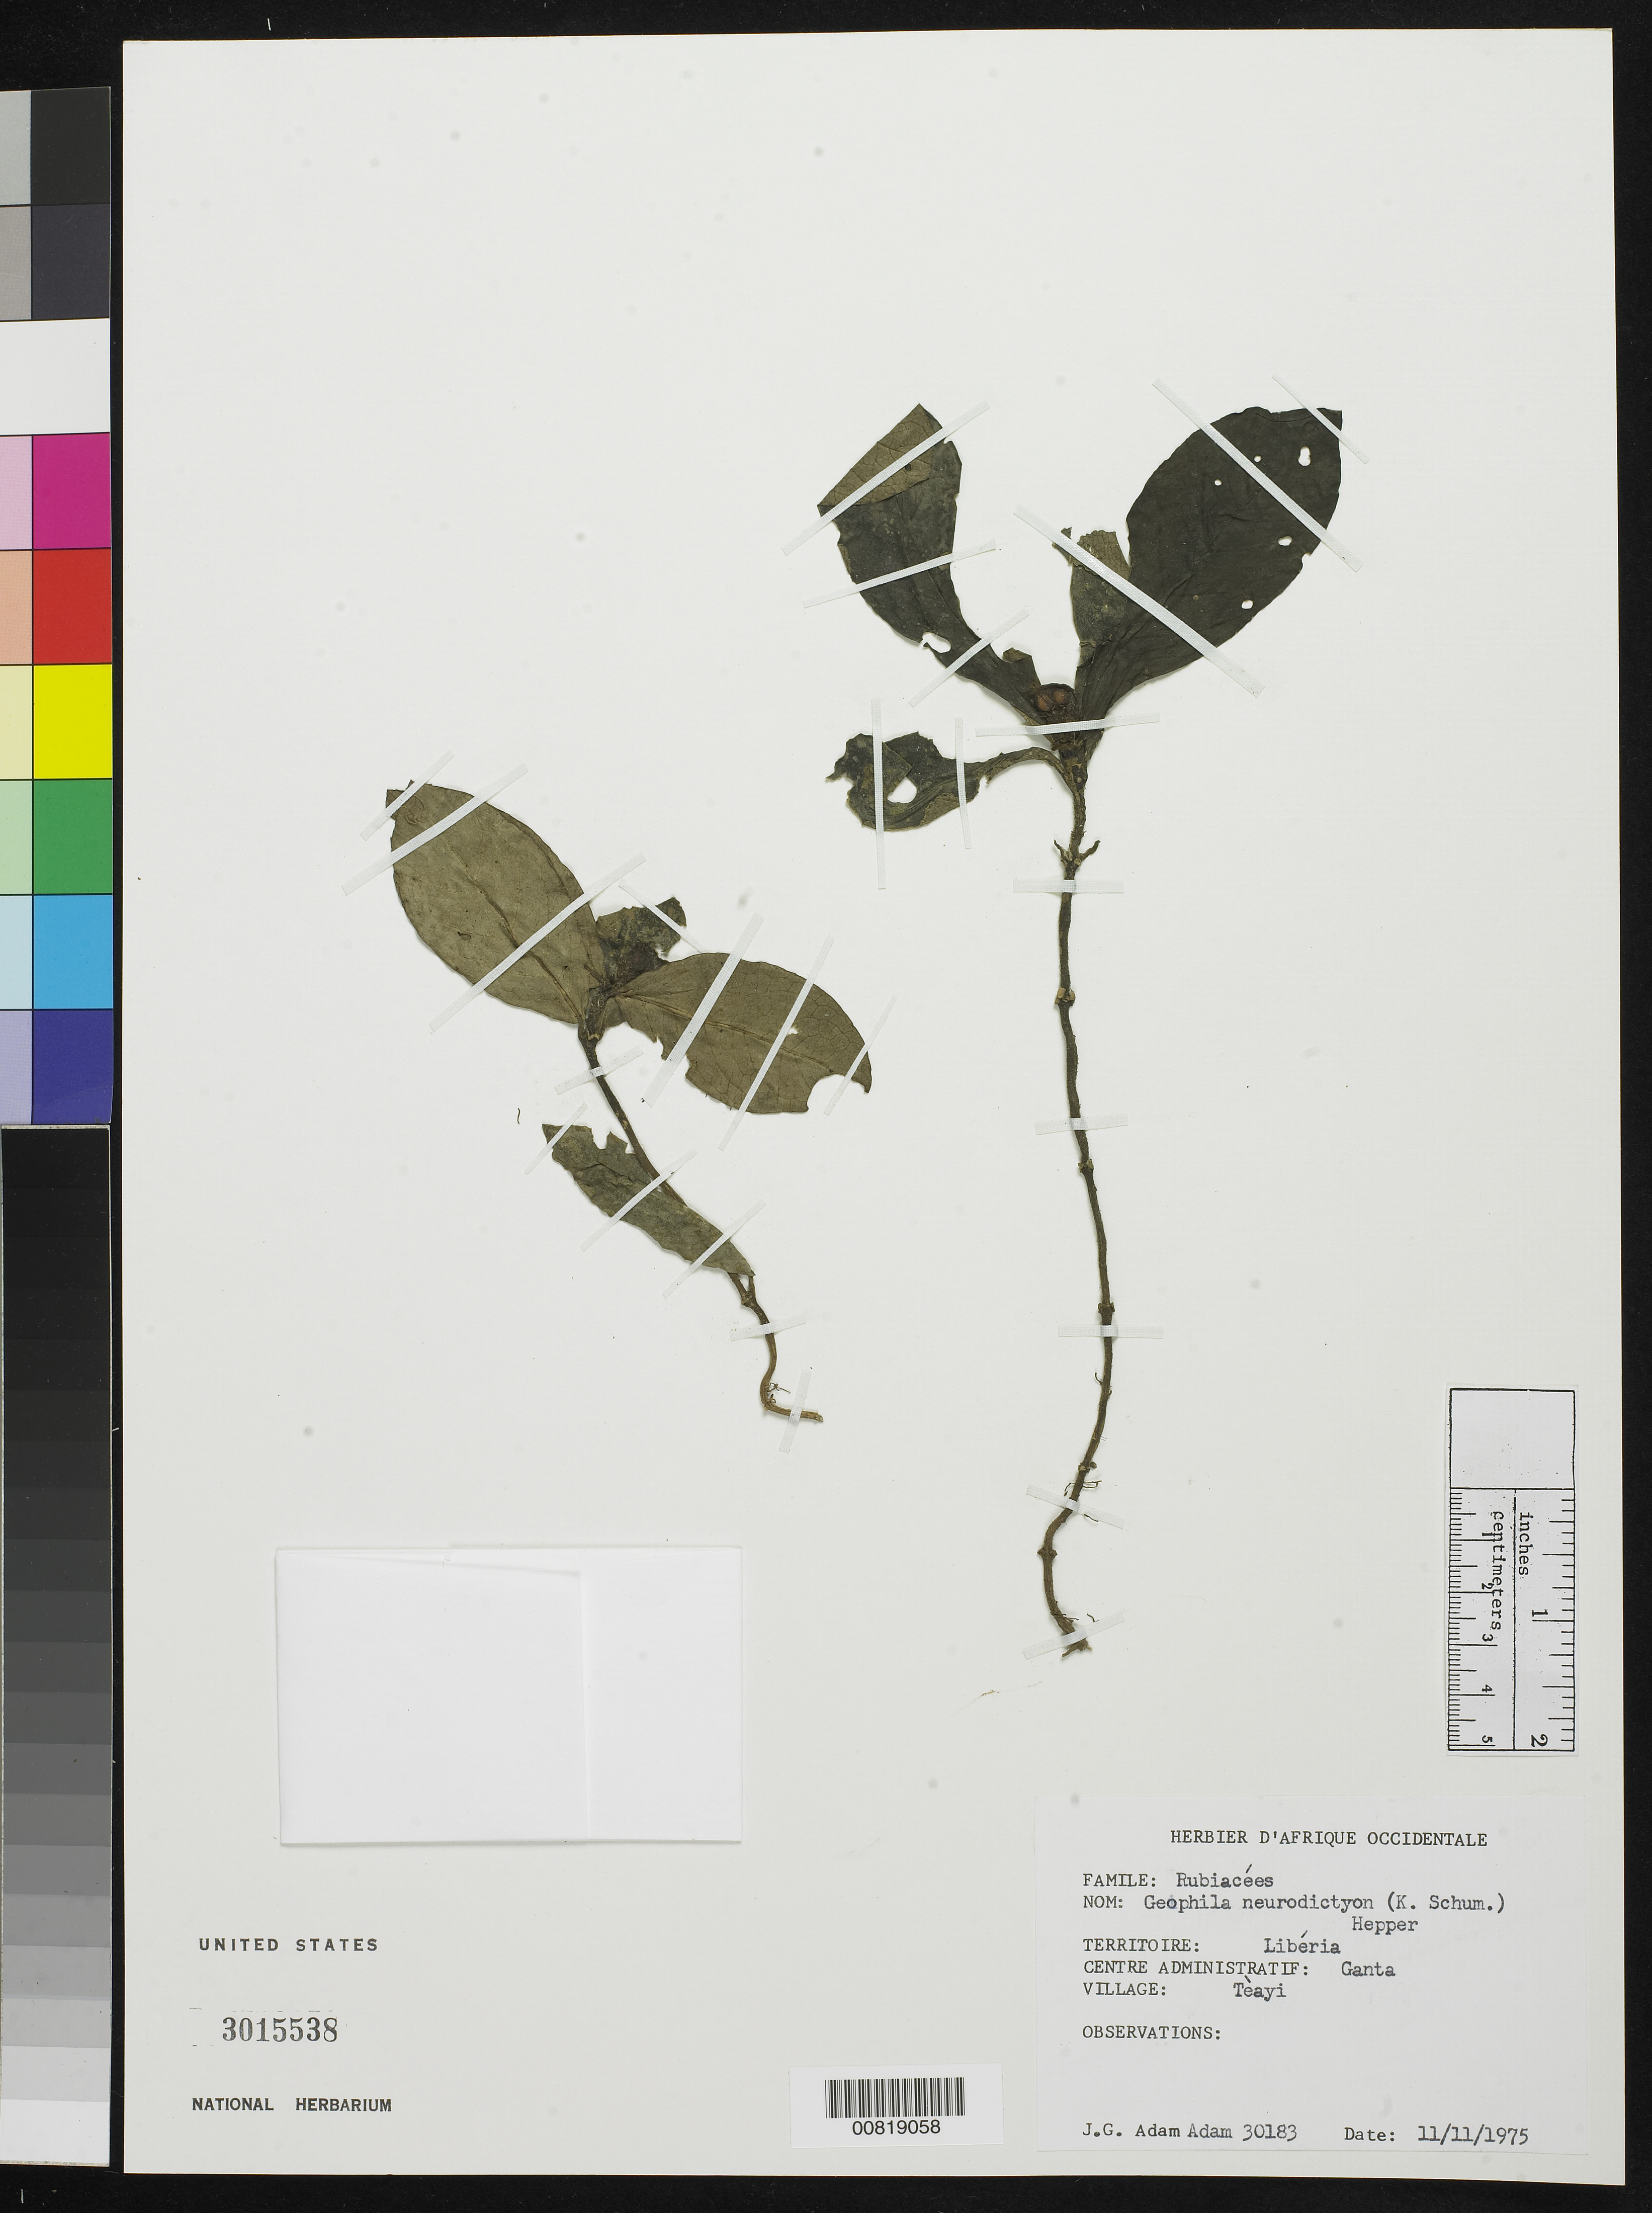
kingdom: Plantae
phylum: Tracheophyta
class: Magnoliopsida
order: Gentianales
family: Rubiaceae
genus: Geophila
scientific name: Geophila neurodictyon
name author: (K. Schum.) Hepper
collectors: J. Adam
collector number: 30183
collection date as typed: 11 Nov 1975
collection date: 1975-11-11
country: Liberia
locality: Ganta, Tèayi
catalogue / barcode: US 3015538